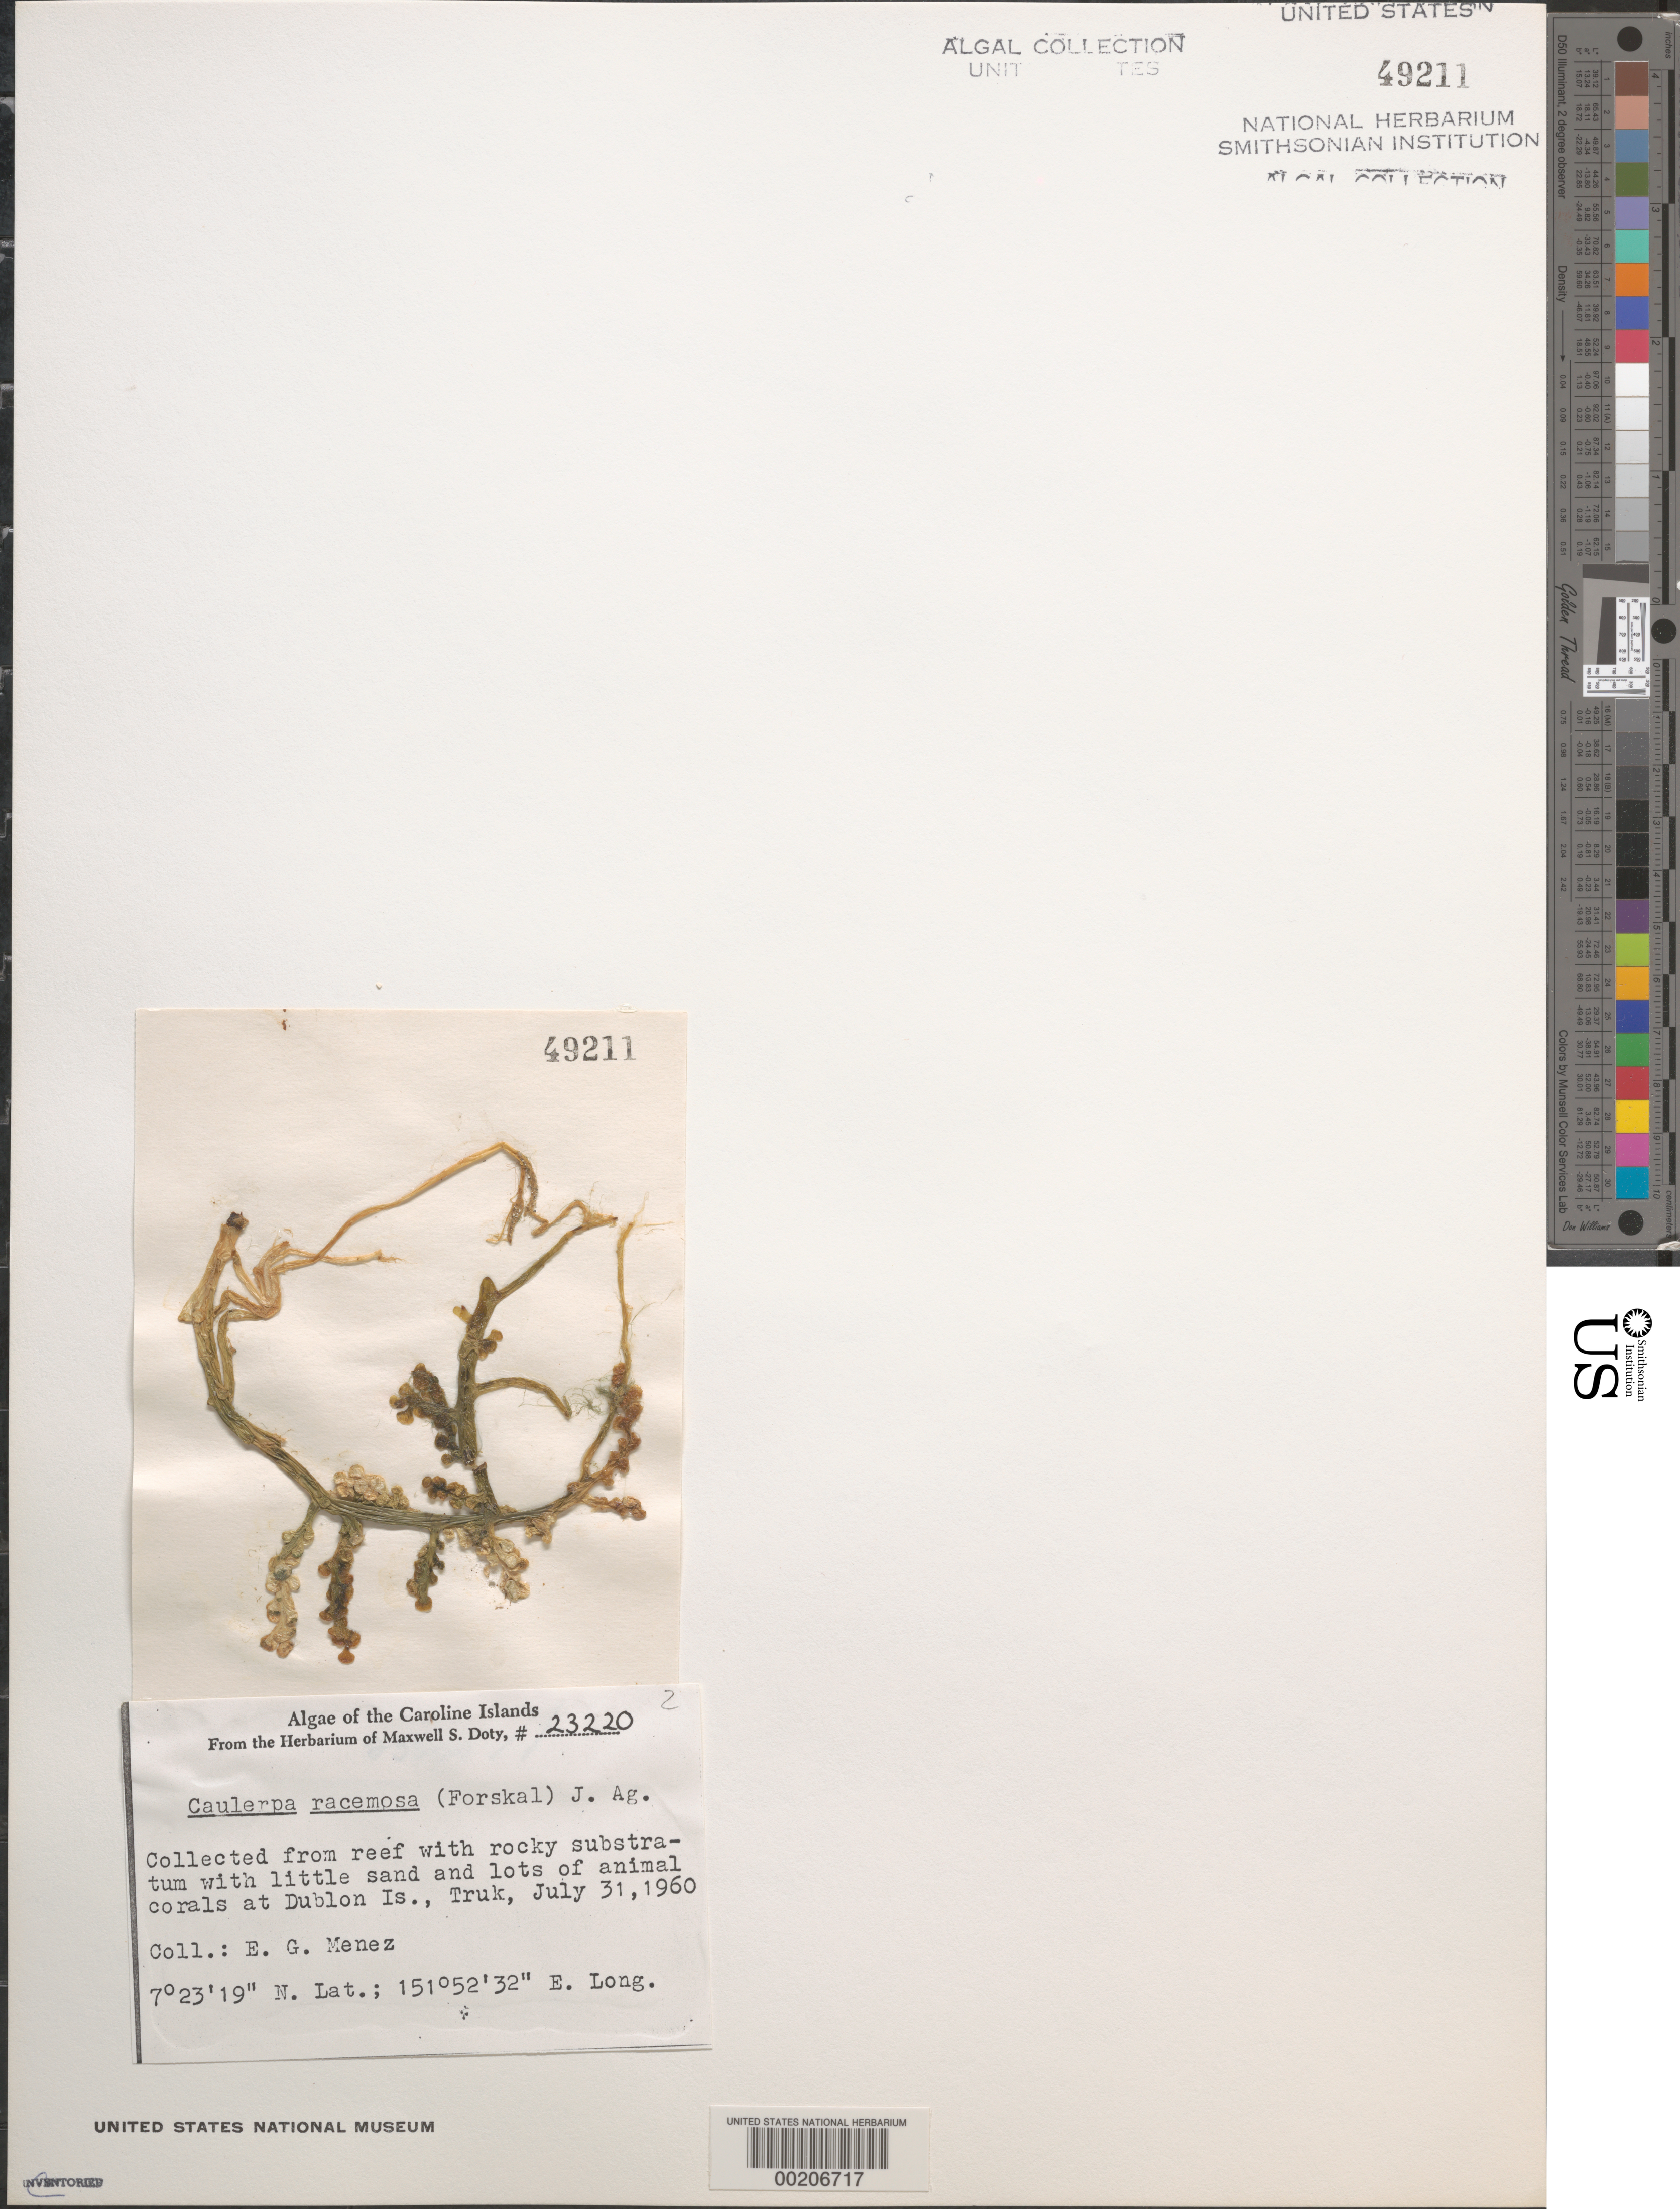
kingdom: Plantae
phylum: Chlorophyta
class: Ulvophyceae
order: Bryopsidales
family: Caulerpaceae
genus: Caulerpa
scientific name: Caulerpa racemosa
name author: (Forssk.) J. Agardh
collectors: Meñez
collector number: MSD 23220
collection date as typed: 31 Jul 1960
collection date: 1960-07-31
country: Micronesia, Federated States of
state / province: Truk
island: Dublon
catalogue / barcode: US 49211